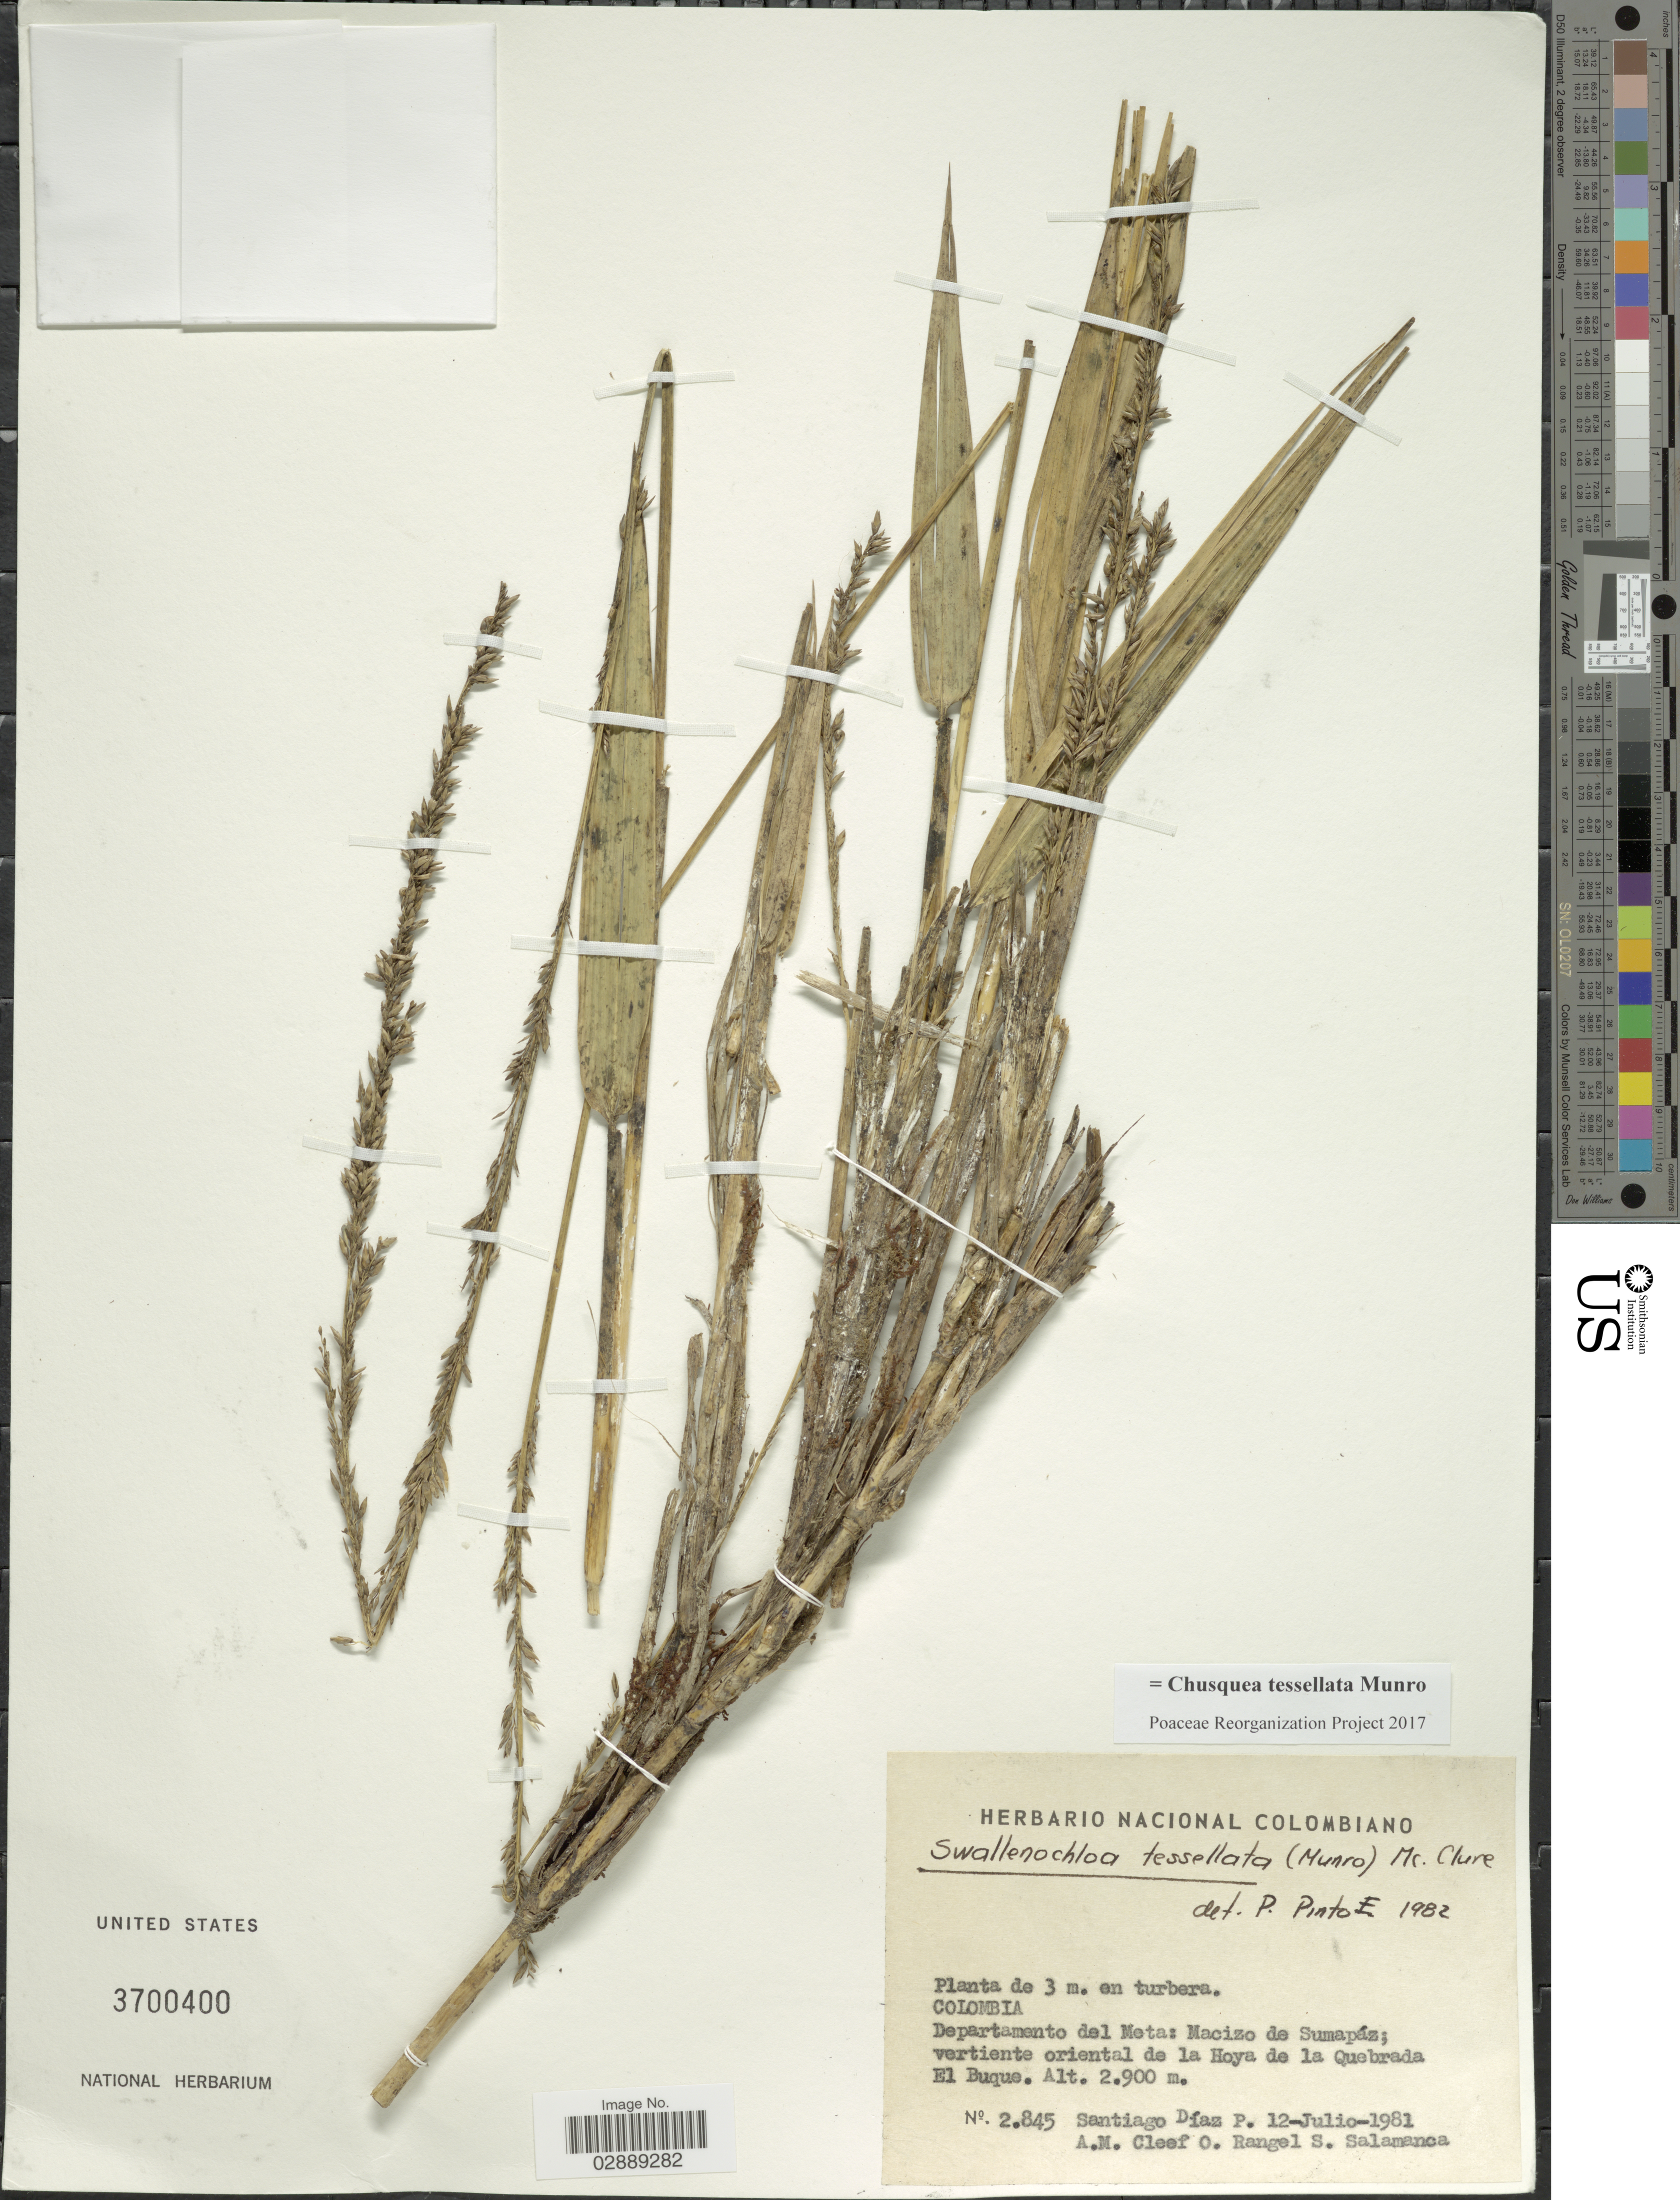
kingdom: Plantae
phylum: Tracheophyta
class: Liliopsida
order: Poales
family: Poaceae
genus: Chusquea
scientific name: Chusquea tessellata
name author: Munro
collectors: S. Díaz Píedrahíta, A. M. Cleef, O. Rangel & S. Salamanca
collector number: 2845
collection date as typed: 12-Julio-1981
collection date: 1981-07-12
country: Colombia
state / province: Metá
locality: Macizo de Sumapaz; vertiente oriental. Hoya de la quebrada El Buque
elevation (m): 2900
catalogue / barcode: US 3700400